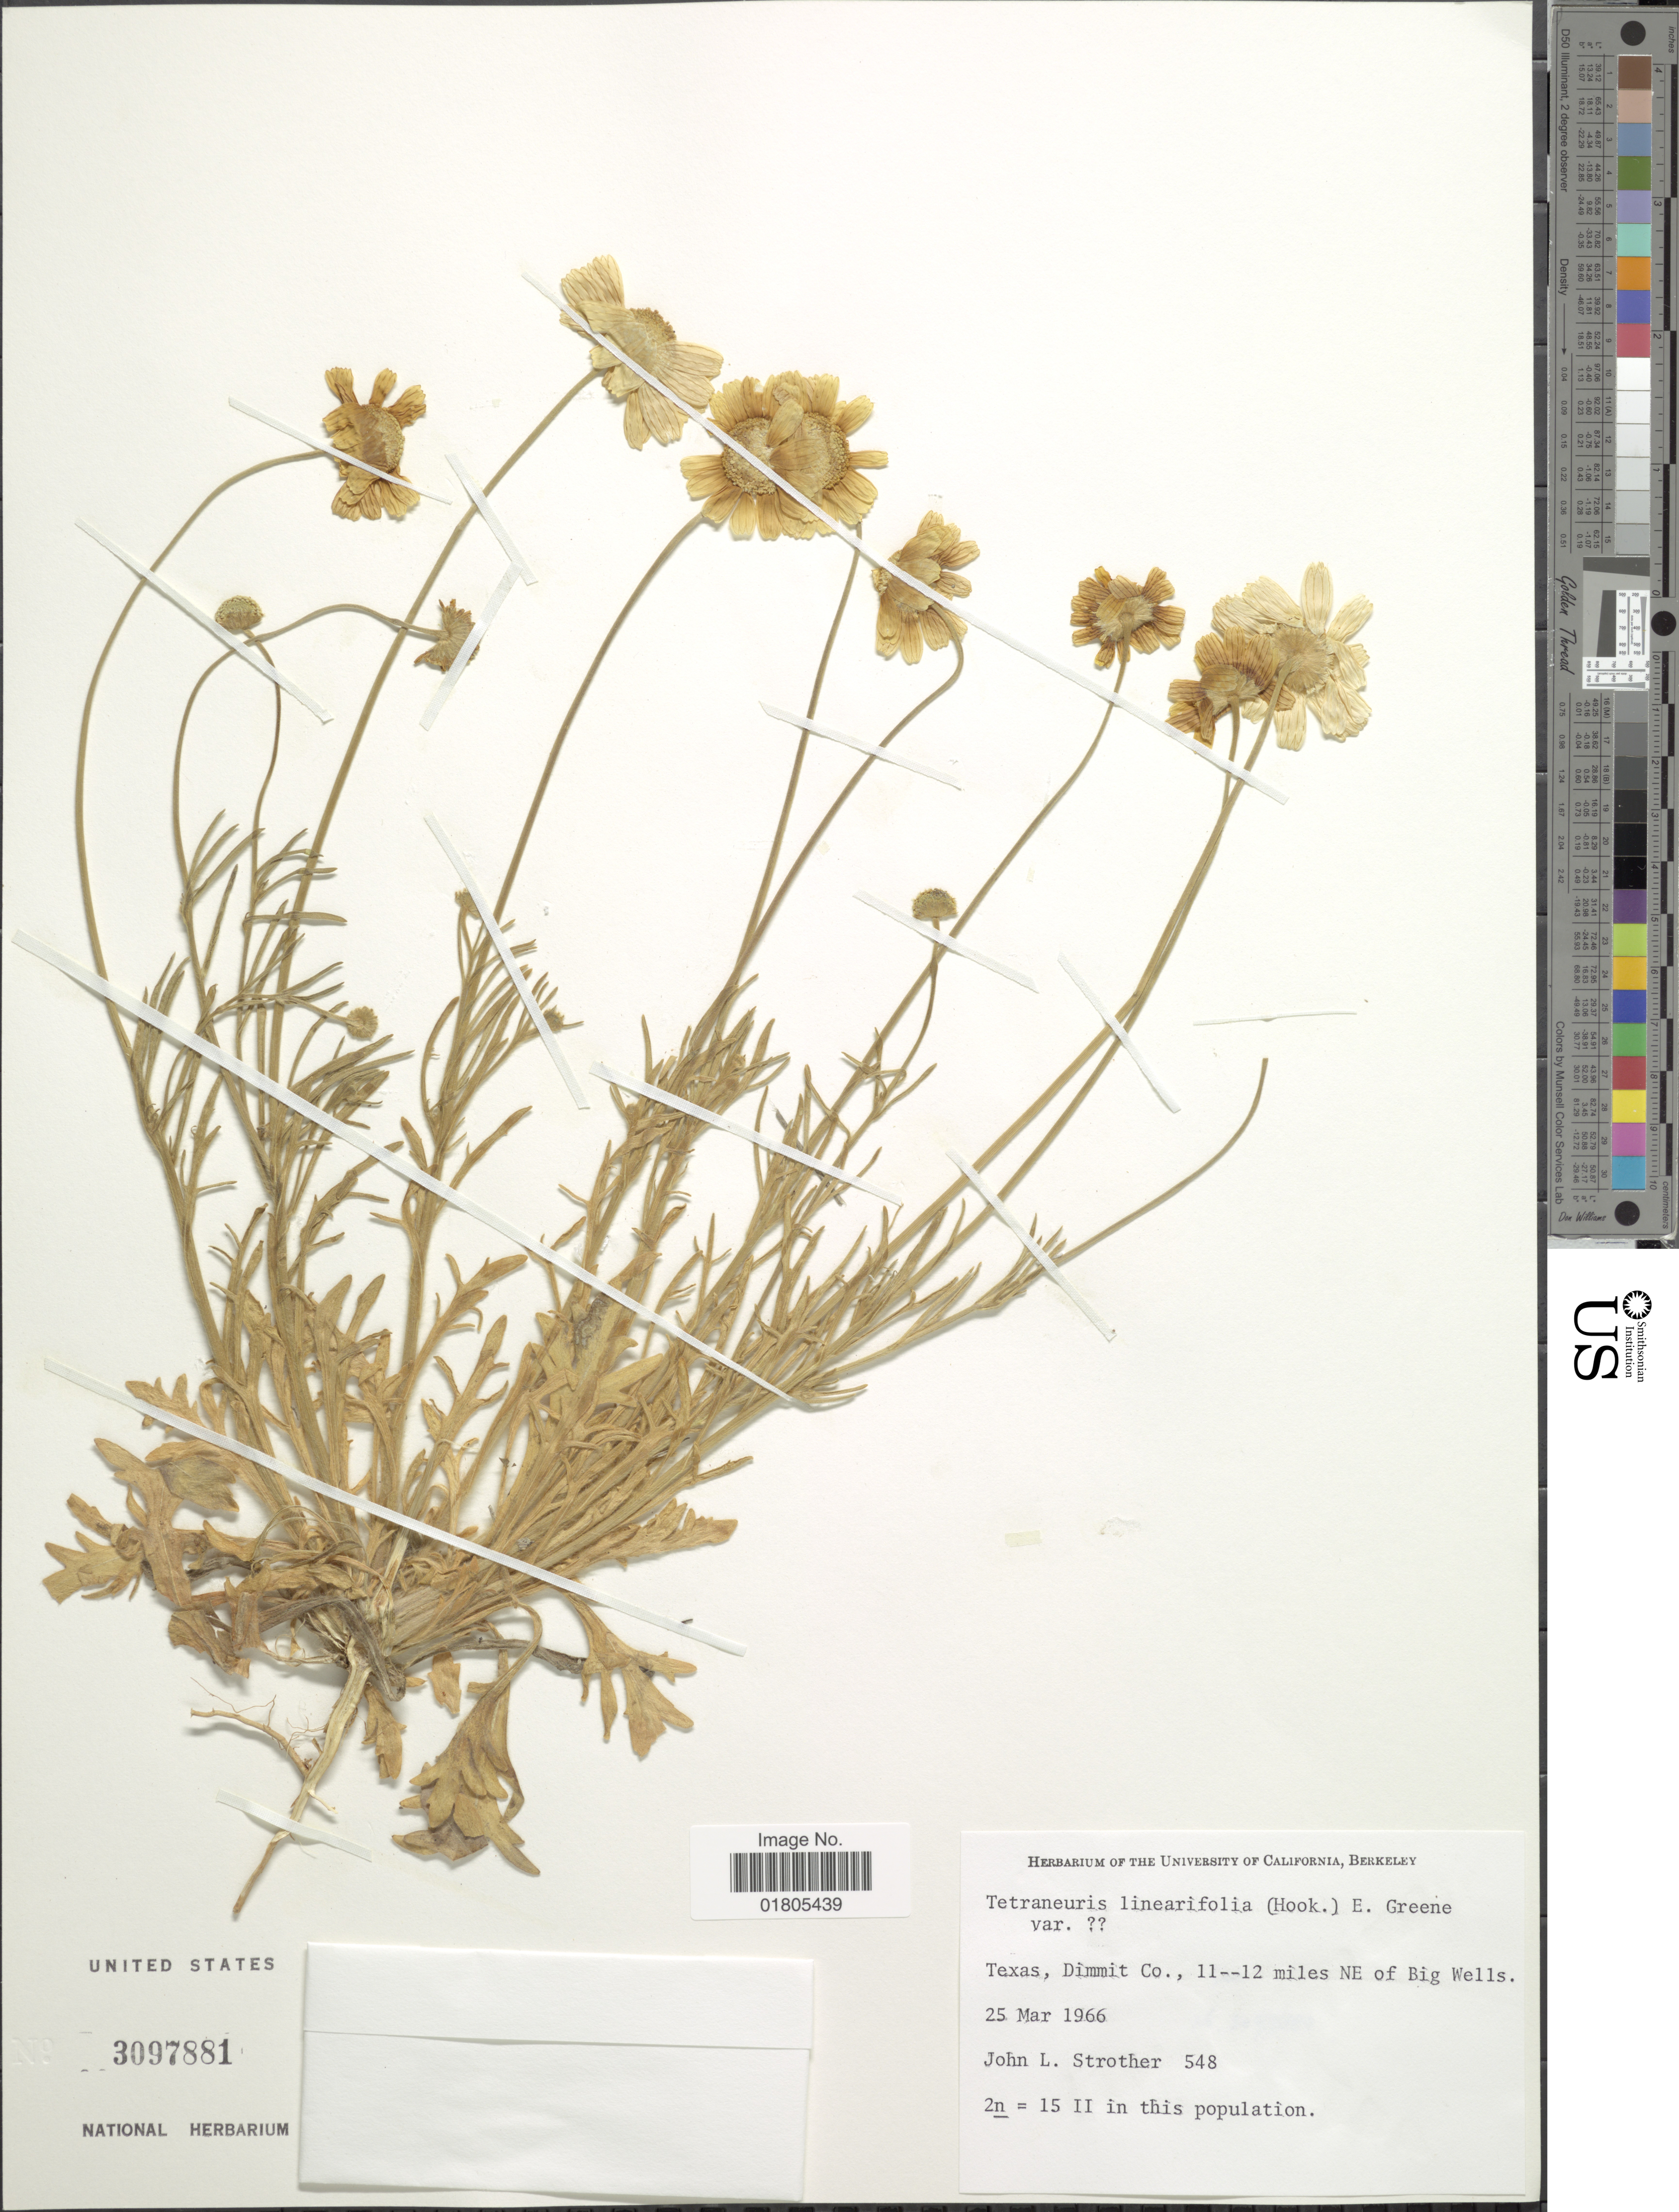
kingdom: Plantae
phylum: Tracheophyta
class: Magnoliopsida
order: Asterales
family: Asteraceae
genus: Actinea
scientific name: Actinea linearifolia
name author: (Hook.) Kuntze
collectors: J. L. Strother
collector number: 548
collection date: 1966-03-25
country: United States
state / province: Texas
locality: Texas, Dimmit Co., 11-12 miles NE of Big Wells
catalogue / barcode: US 3097881